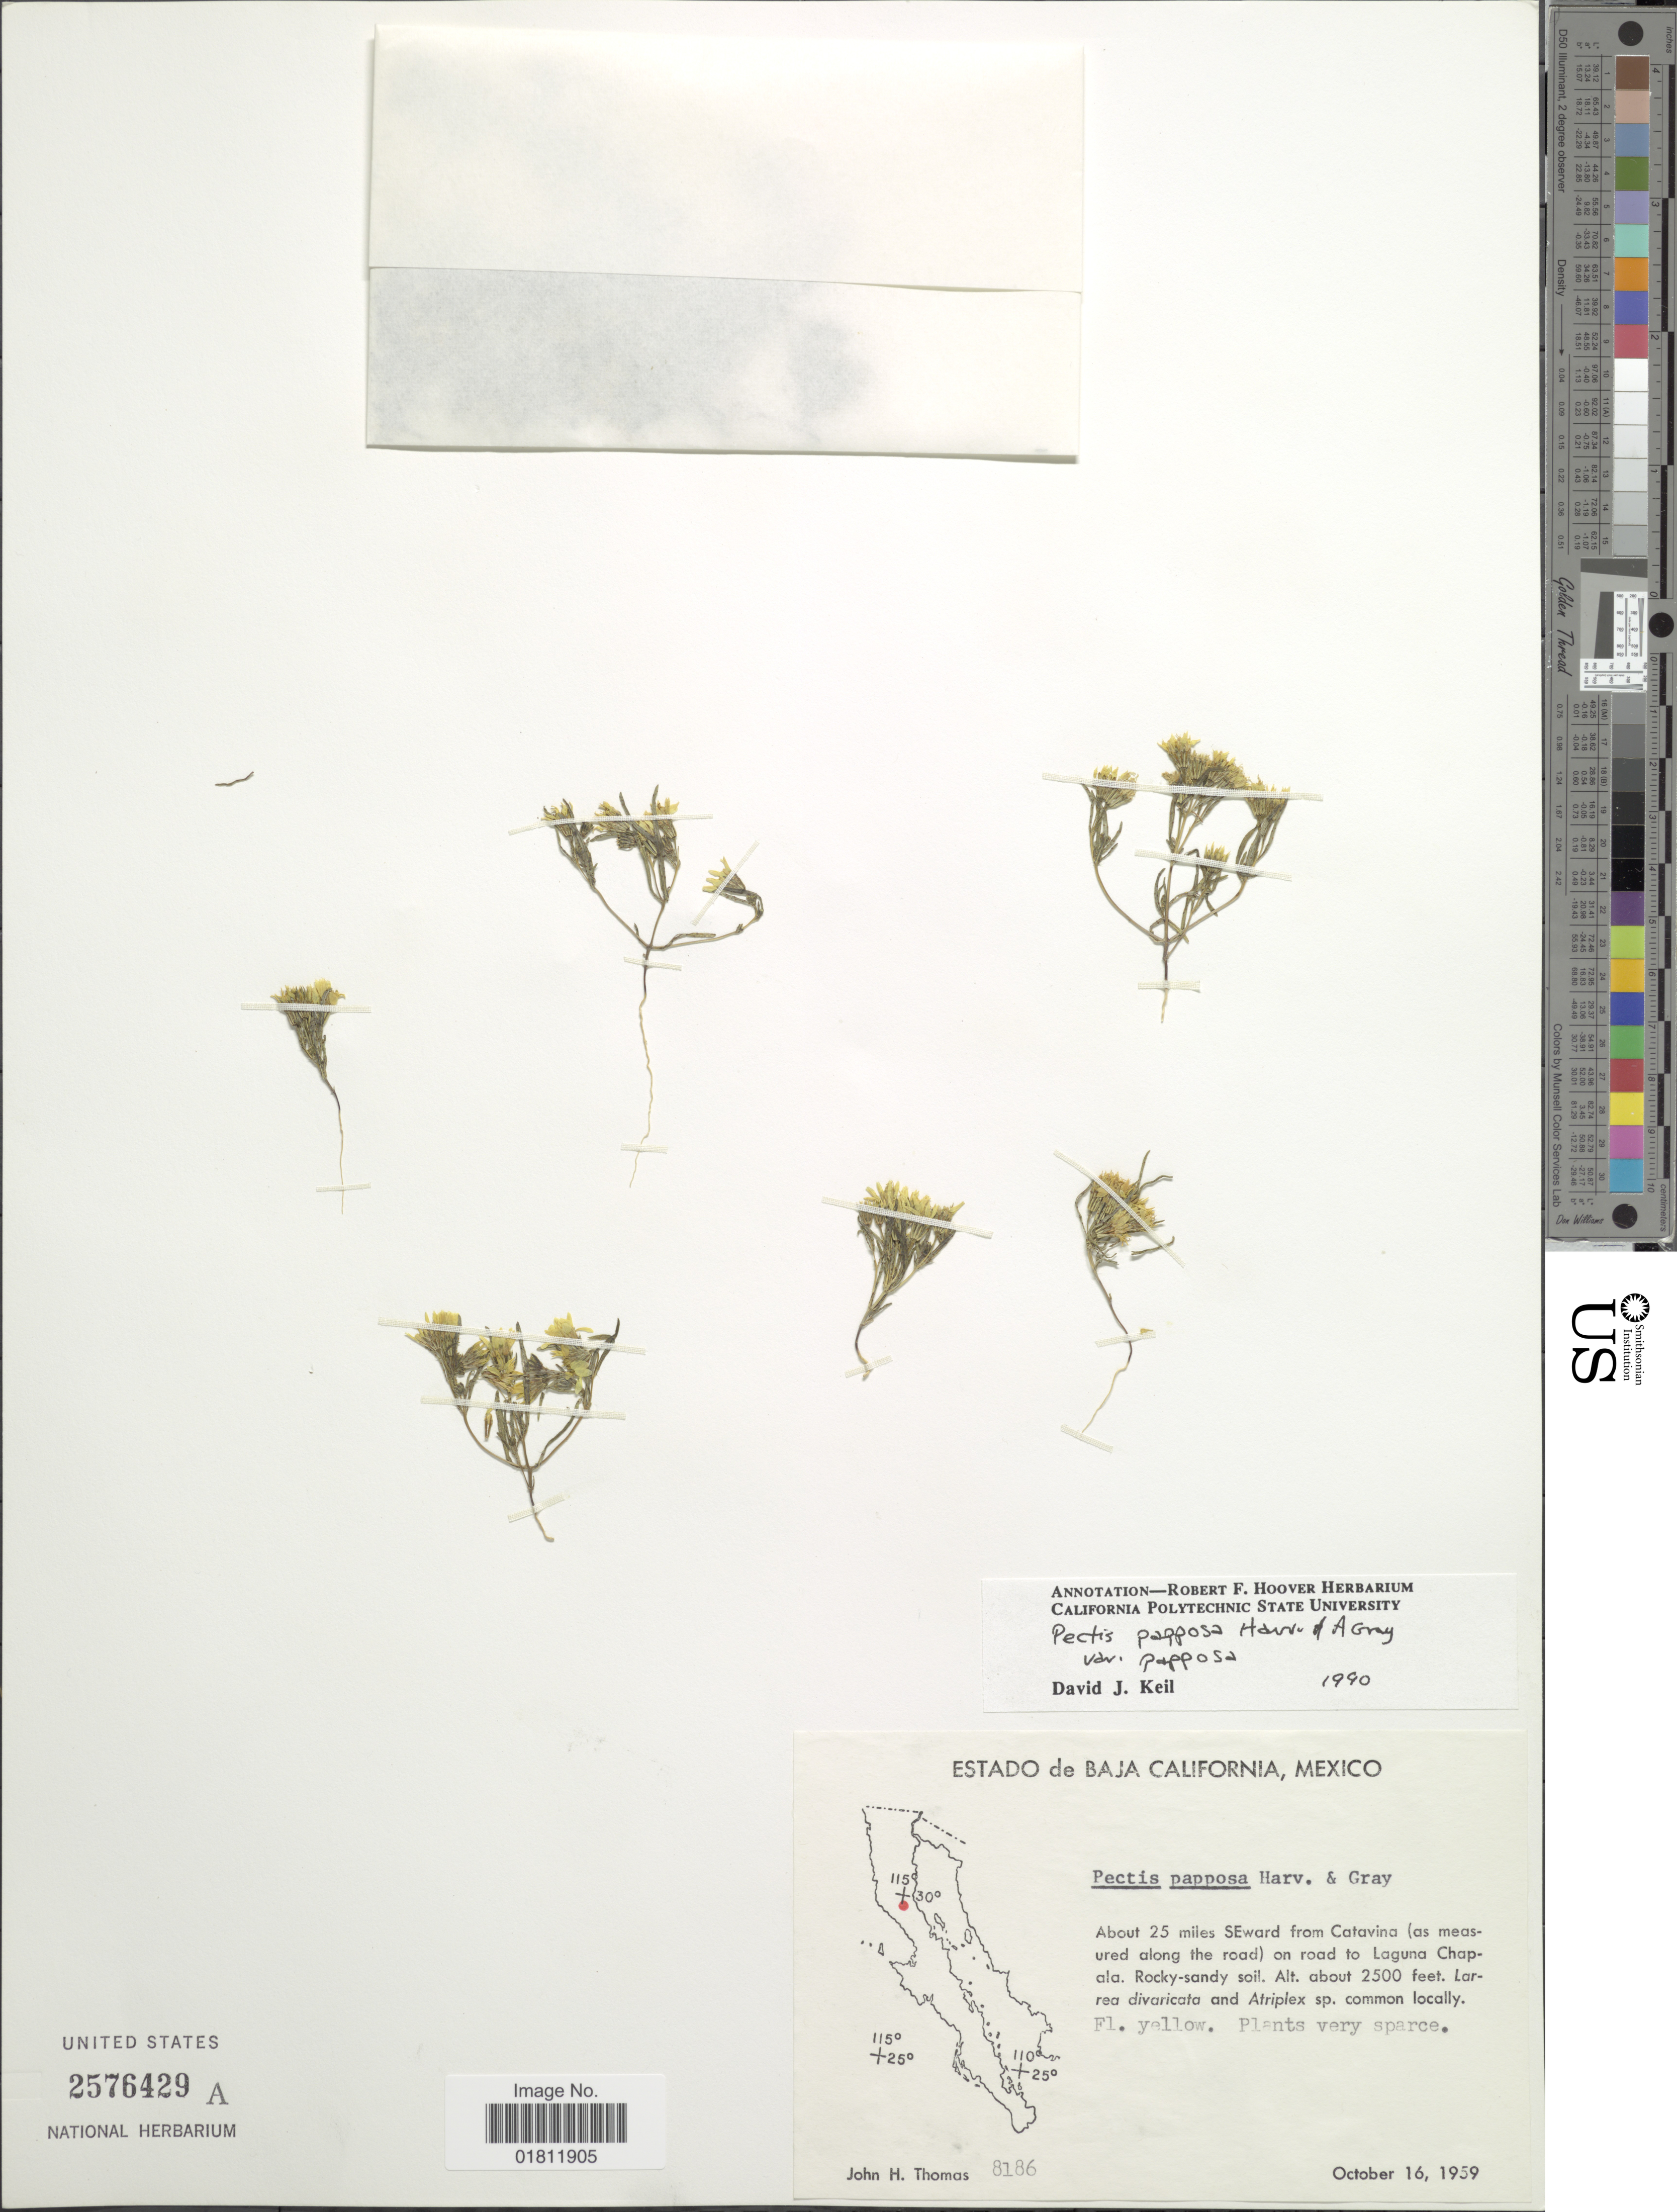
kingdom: Plantae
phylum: Tracheophyta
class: Magnoliopsida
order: Asterales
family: Asteraceae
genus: Pectis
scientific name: Pectis papposa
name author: Harv. & A. Gray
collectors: J. H. Thomas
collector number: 8186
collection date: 1959-10-16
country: Mexico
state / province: Baja California Sur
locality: Baja California, Mexico. About 25 miles SEward from Catavina (as measured along the road) on road to Laguna Chapala.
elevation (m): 762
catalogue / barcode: US 2576429A